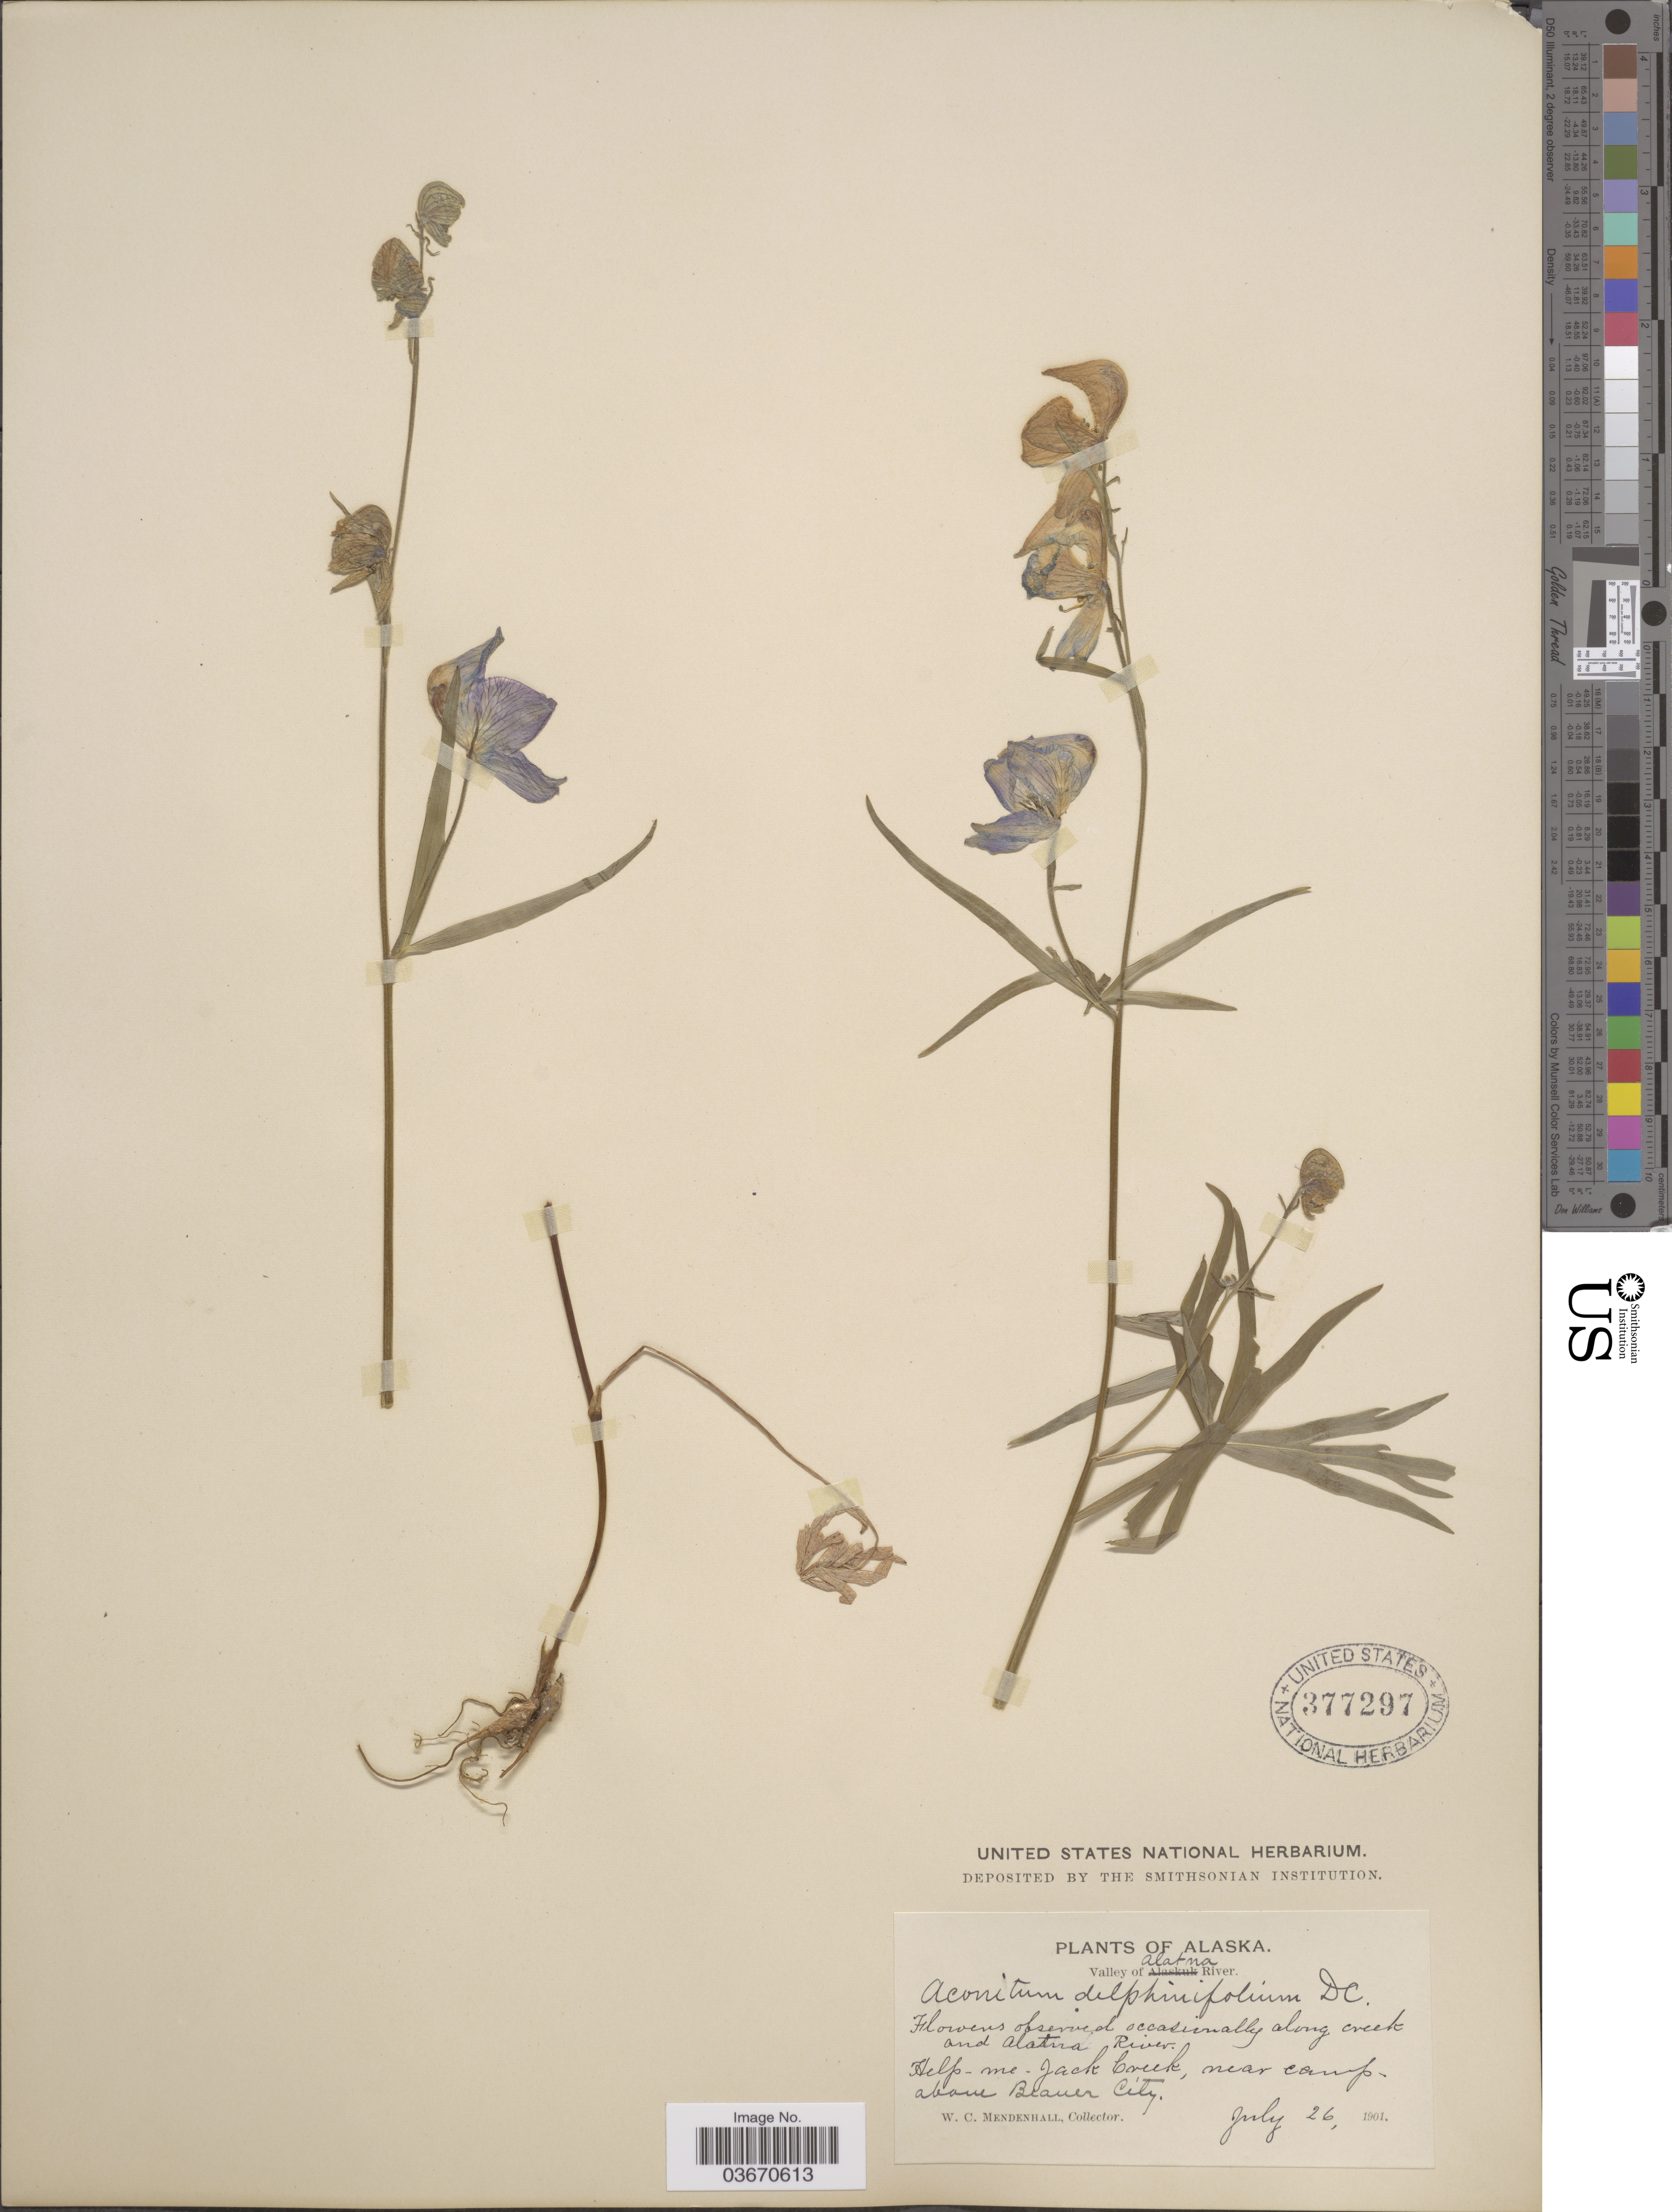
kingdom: Plantae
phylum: Tracheophyta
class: Magnoliopsida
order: Ranunculales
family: Ranunculaceae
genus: Aconitum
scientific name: Aconitum delphinifolium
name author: DC.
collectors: W. Mendenhall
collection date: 1901-07-26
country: United States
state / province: Alaska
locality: Valley of Alatna River. Along creek and Alatna River. Help-me-Jack Creek, near camp above Beaver City.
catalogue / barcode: US 377297